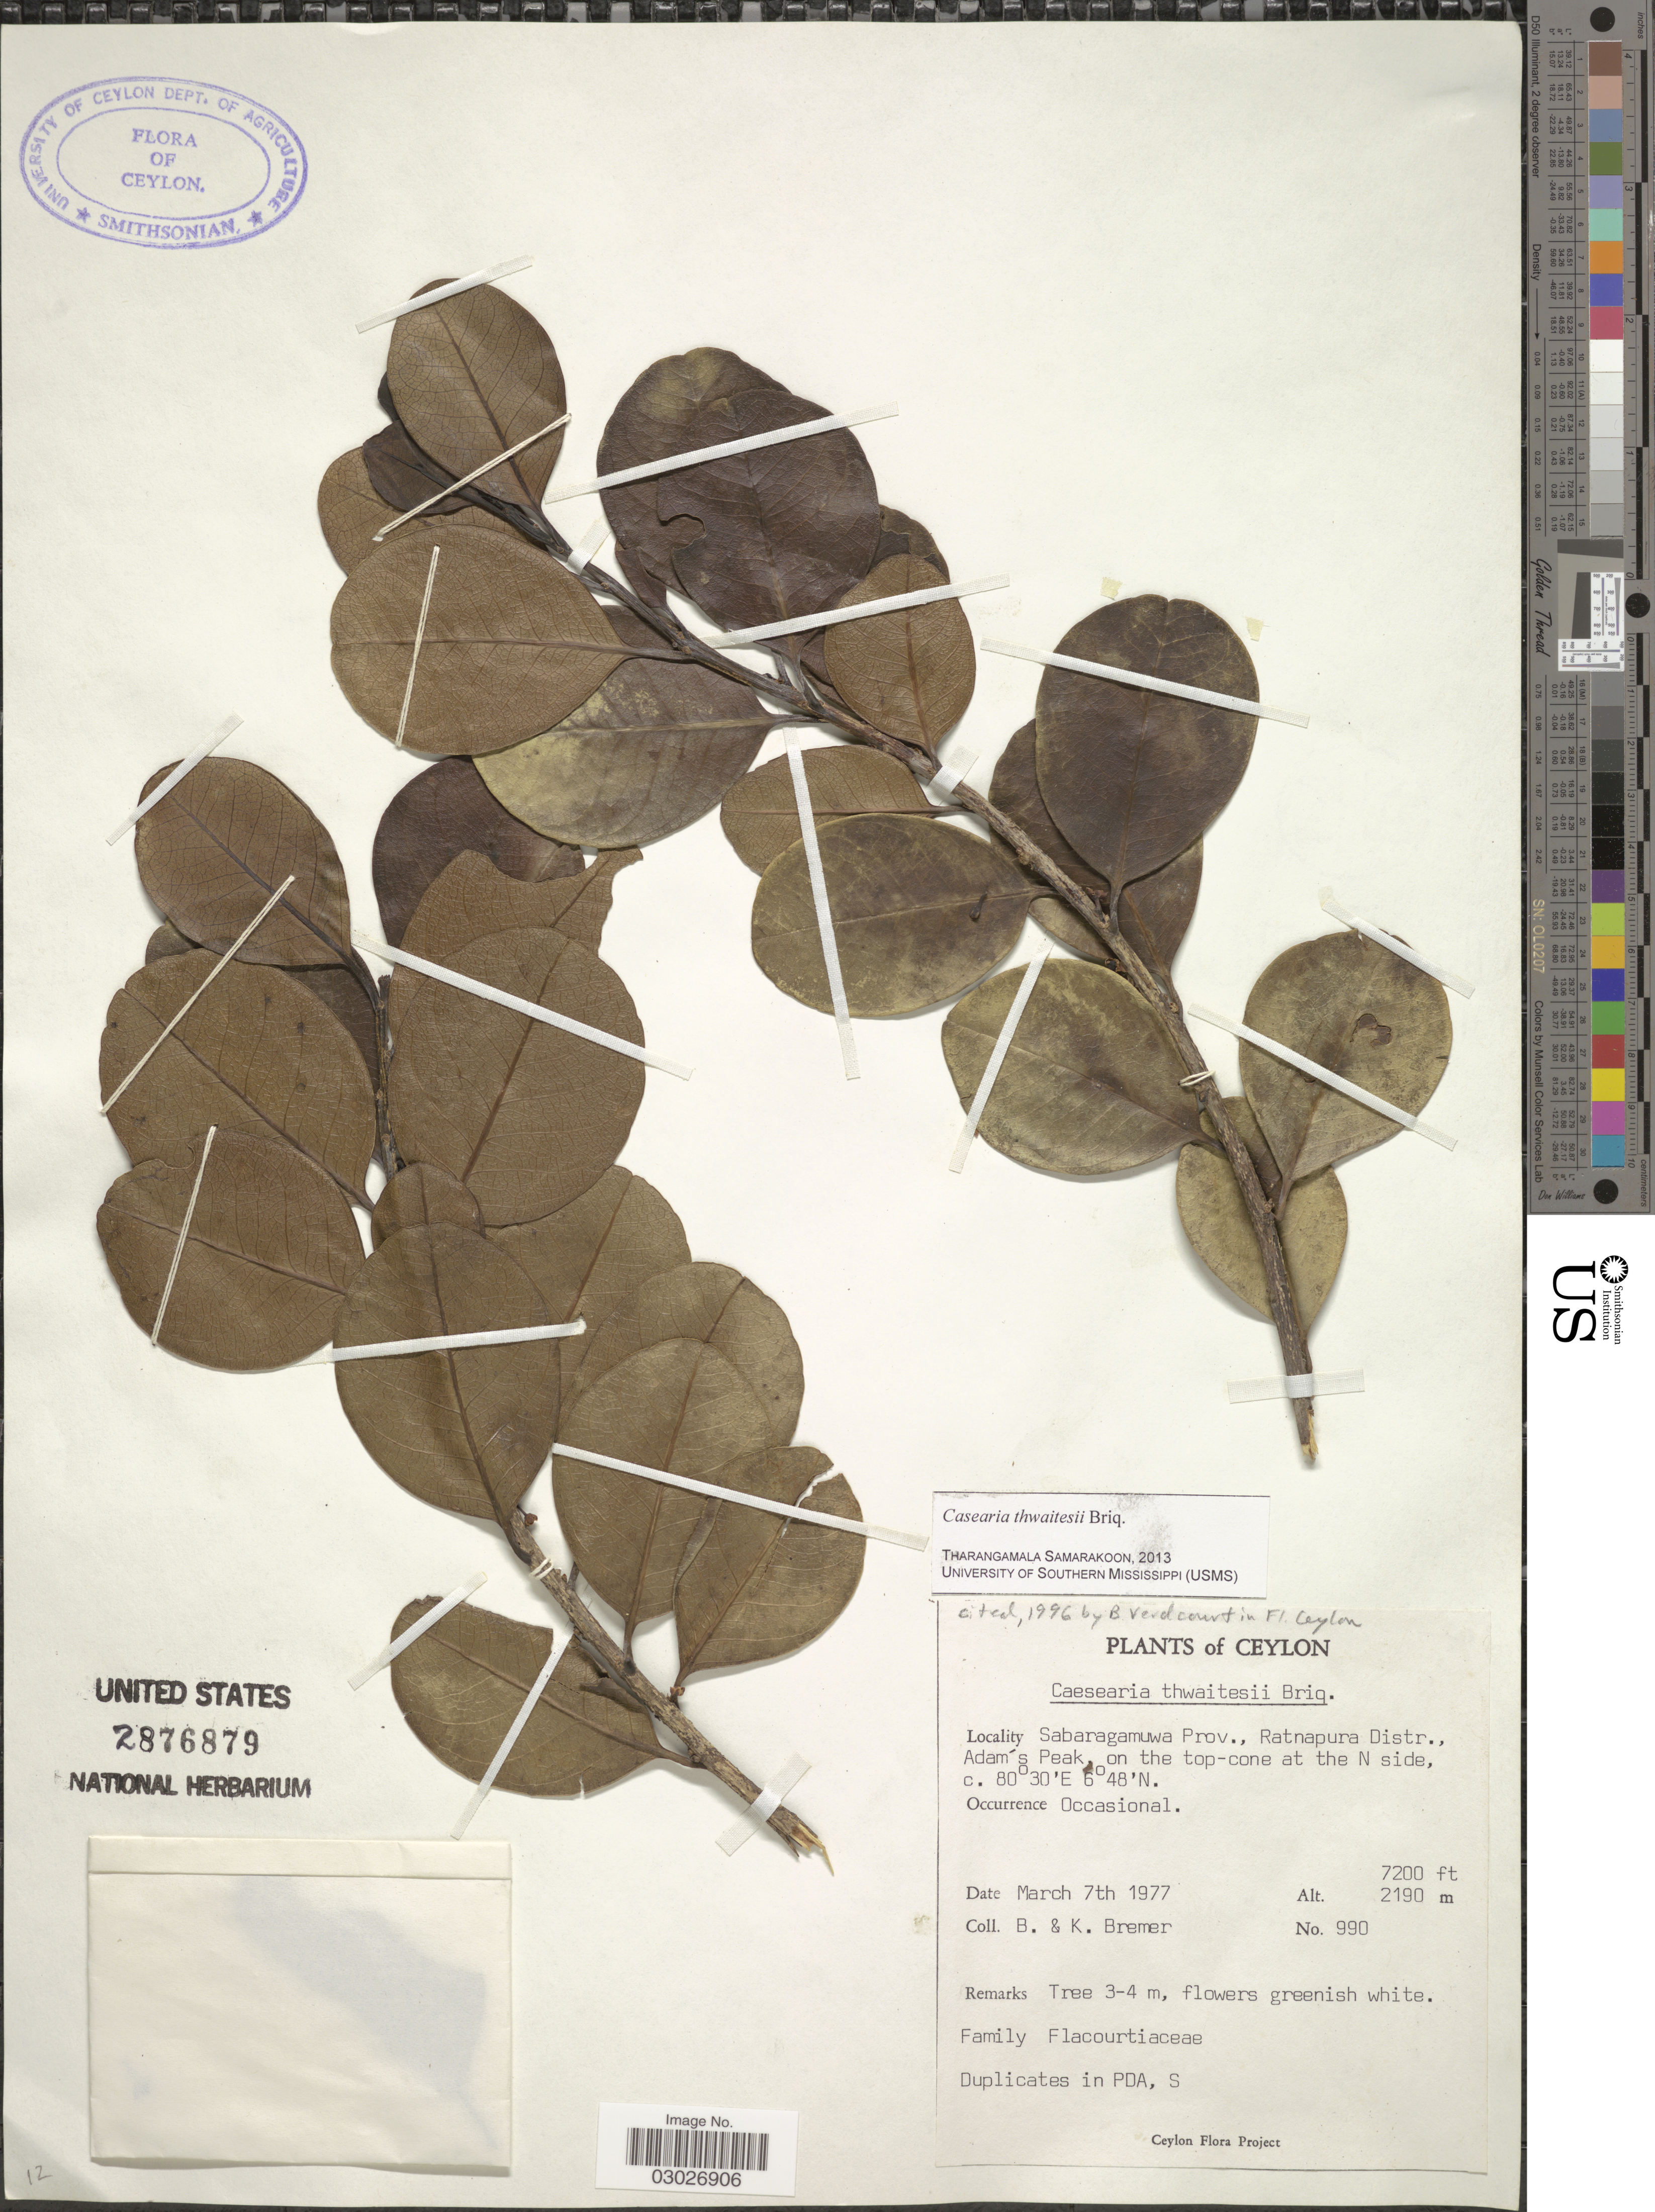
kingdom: Plantae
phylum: Tracheophyta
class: Magnoliopsida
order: Malpighiales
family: Salicaceae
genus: Casearia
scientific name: Casearia thwaitesii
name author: Briq.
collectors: B. Bremer & K. Bremer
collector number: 990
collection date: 1977-03-07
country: Sri Lanka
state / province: Sabaragamuwa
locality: Ceylon. Sabaragamuwa Prov., Ratnapura Distr., Adam's Peak on the top-cone at the N side.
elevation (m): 2195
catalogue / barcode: US 2876879